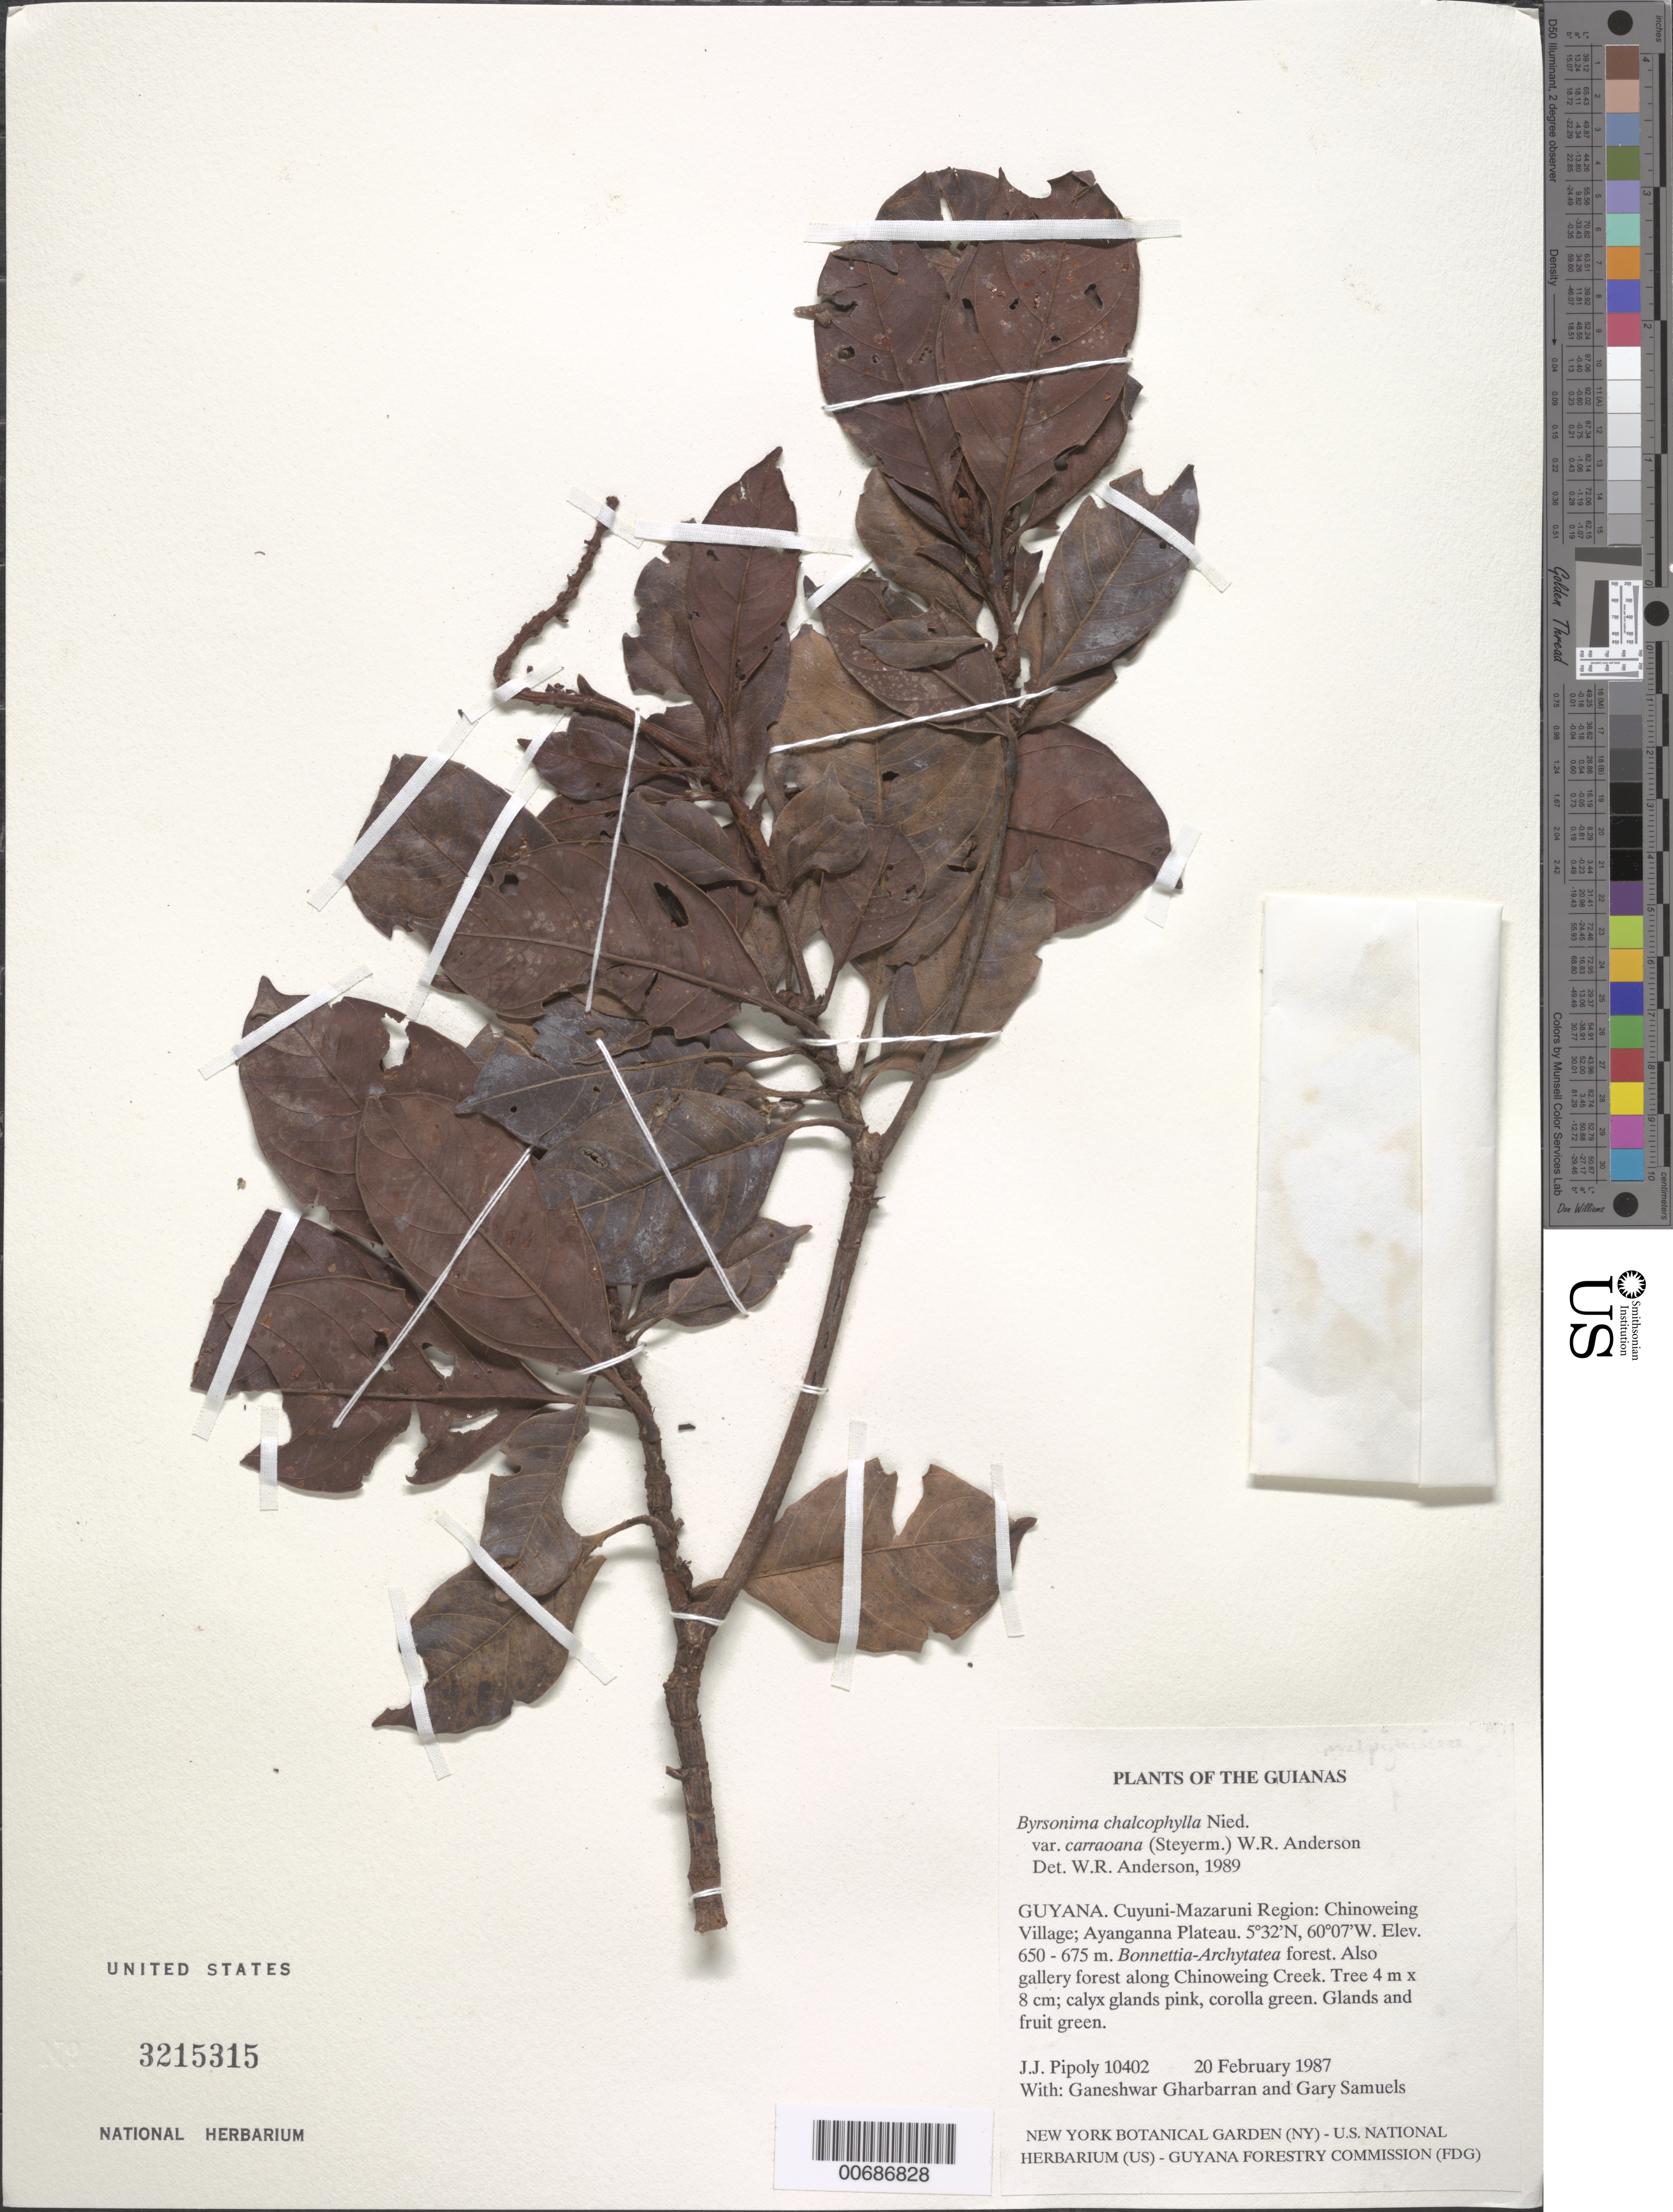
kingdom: Plantae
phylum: Tracheophyta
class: Magnoliopsida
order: Malpighiales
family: Malpighiaceae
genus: Byrsonima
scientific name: Byrsonima chalcophylla var. carraoana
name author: (Steyerm.) W.R. Anderson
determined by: Anderson, W. R., (MICH), University of Michigan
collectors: J. J. Pipoly, G. Gharbarran & G. Samuels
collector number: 10402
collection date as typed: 20 February 1987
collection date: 1987-02-20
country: Guyana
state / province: Cuyuni-Mazaruni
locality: Chinoweing Village; Ayanganna Plateau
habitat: Bonnetia-Archytaea forest. Also gallery forest along Chinoweing Creek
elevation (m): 650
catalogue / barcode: US 3215315